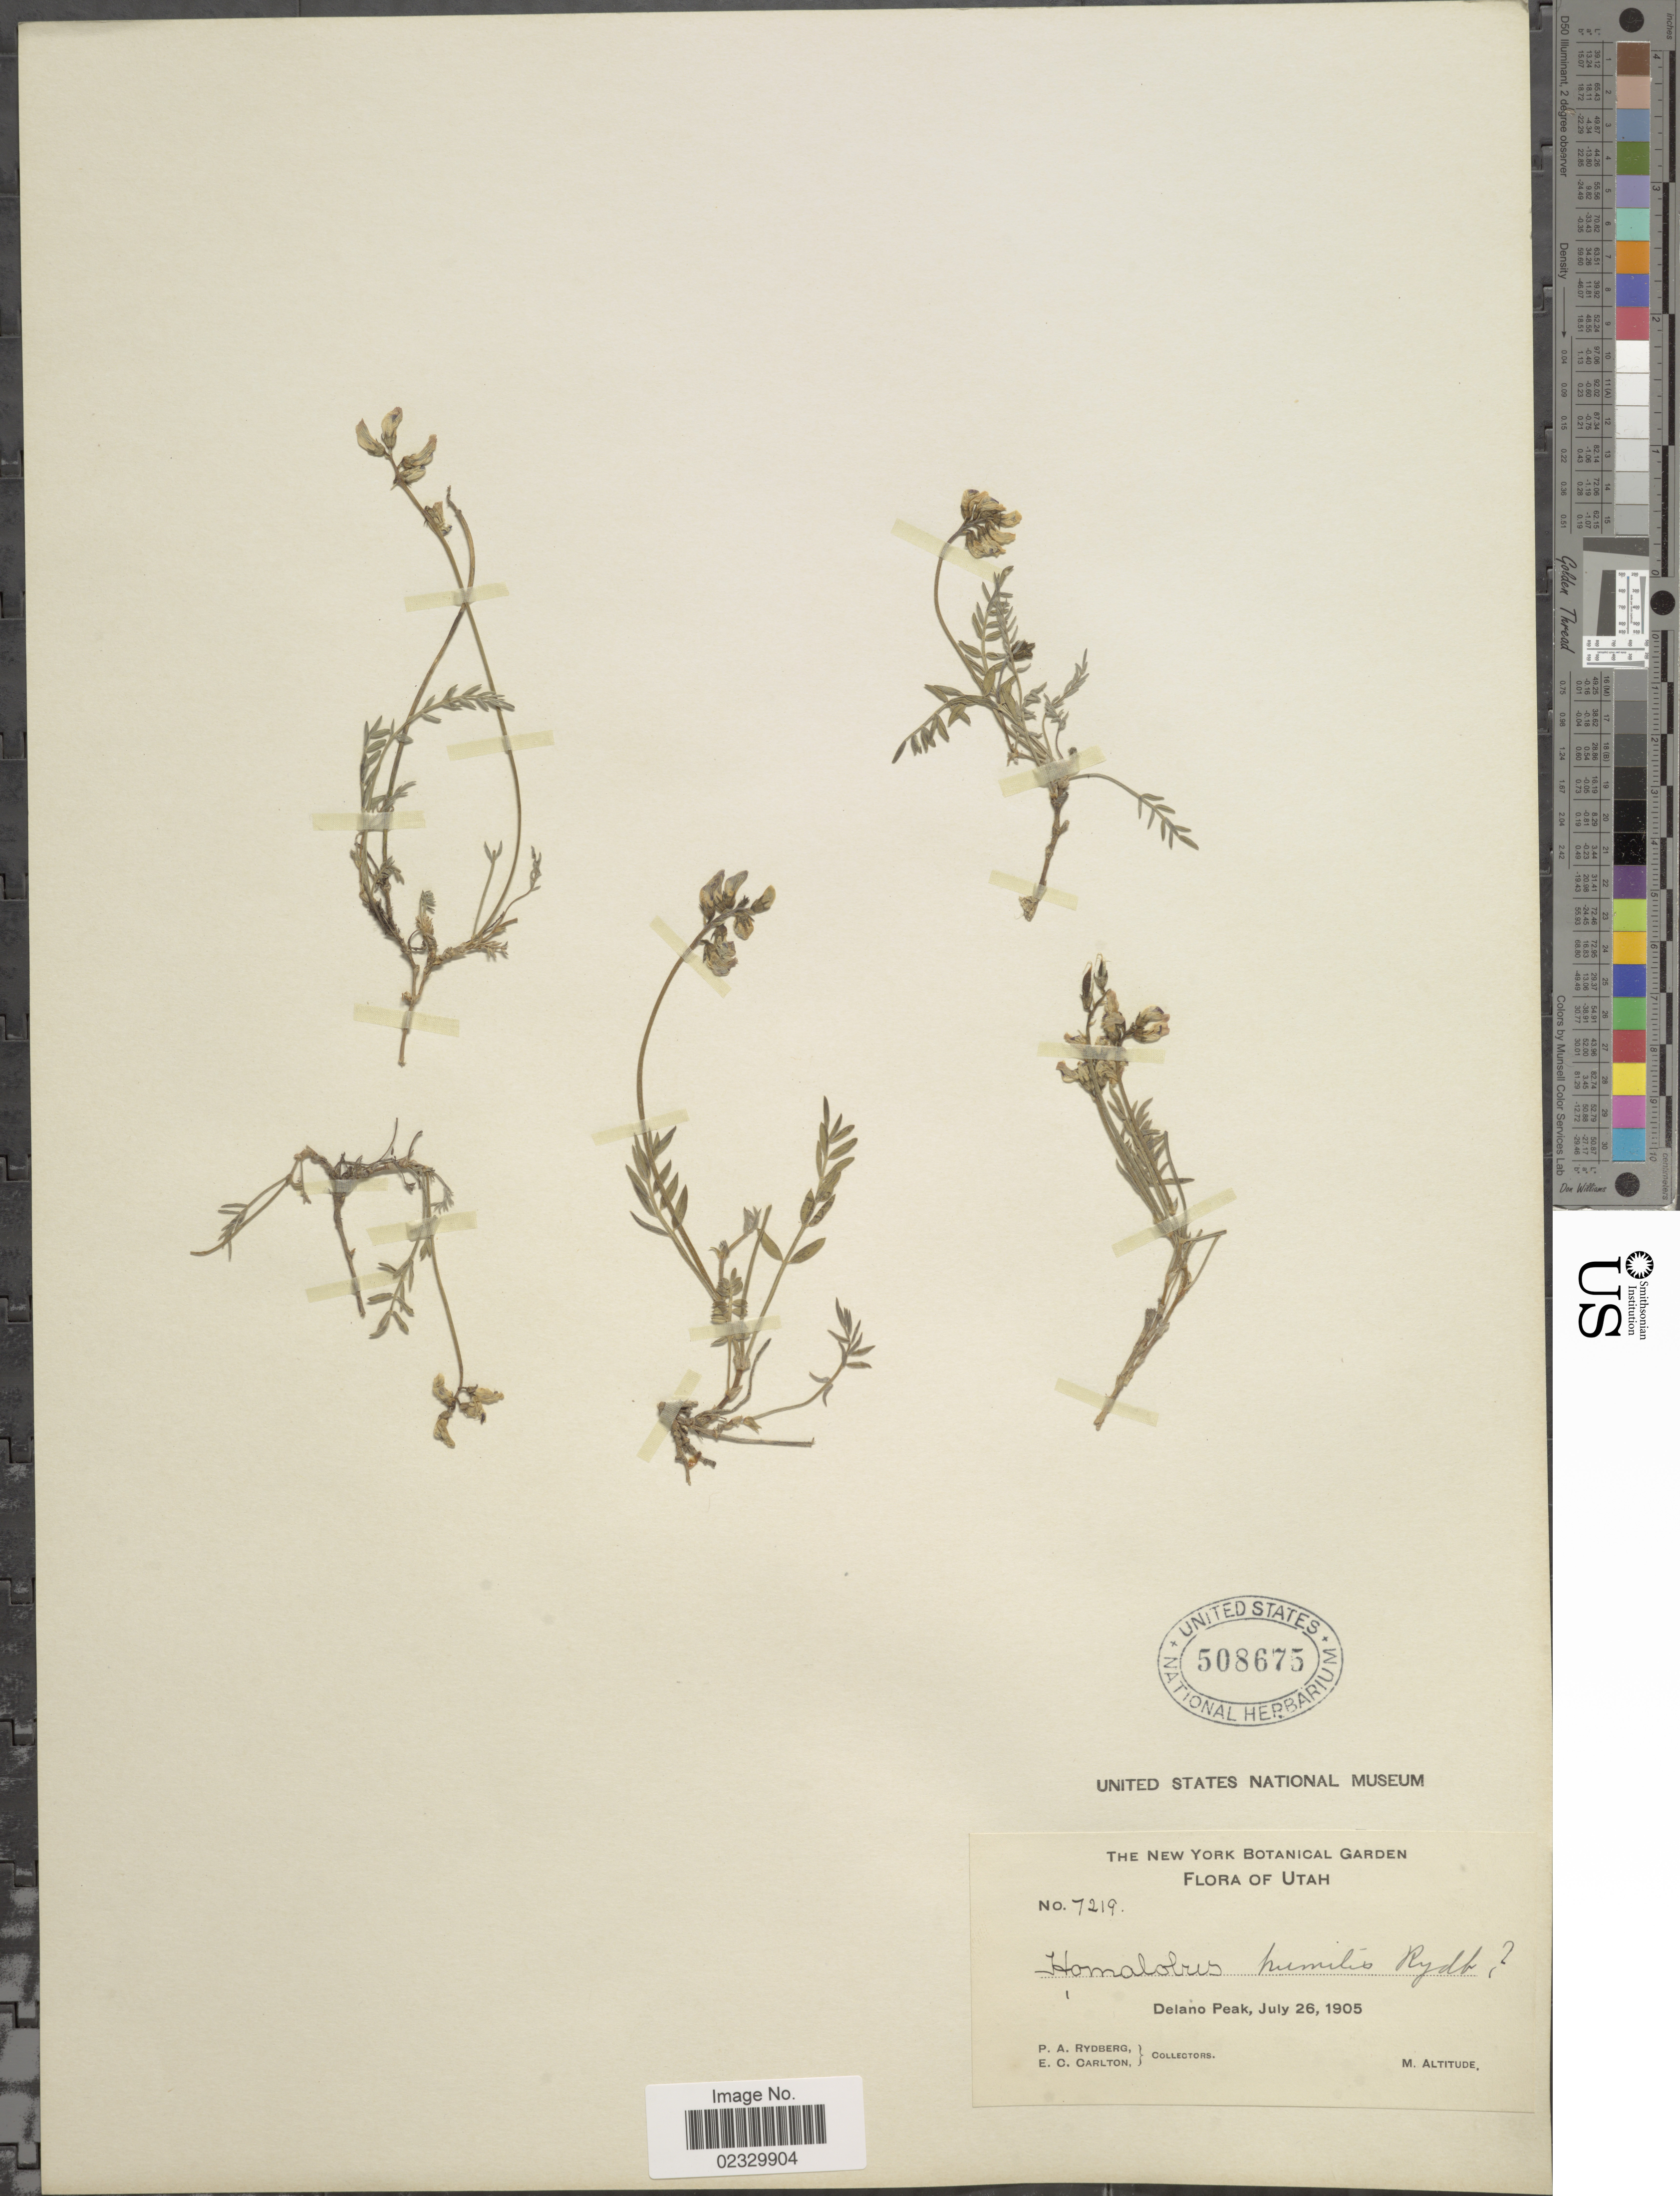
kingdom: Plantae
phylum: Tracheophyta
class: Magnoliopsida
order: Fabales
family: Fabaceae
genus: Astragalus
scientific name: Astragalus carltonii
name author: J.F. Macbr.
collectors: P. A. Rydberg & E. Carlton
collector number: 7219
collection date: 1905-07-26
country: United States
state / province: Utah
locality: Delano Peak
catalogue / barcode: US 508675